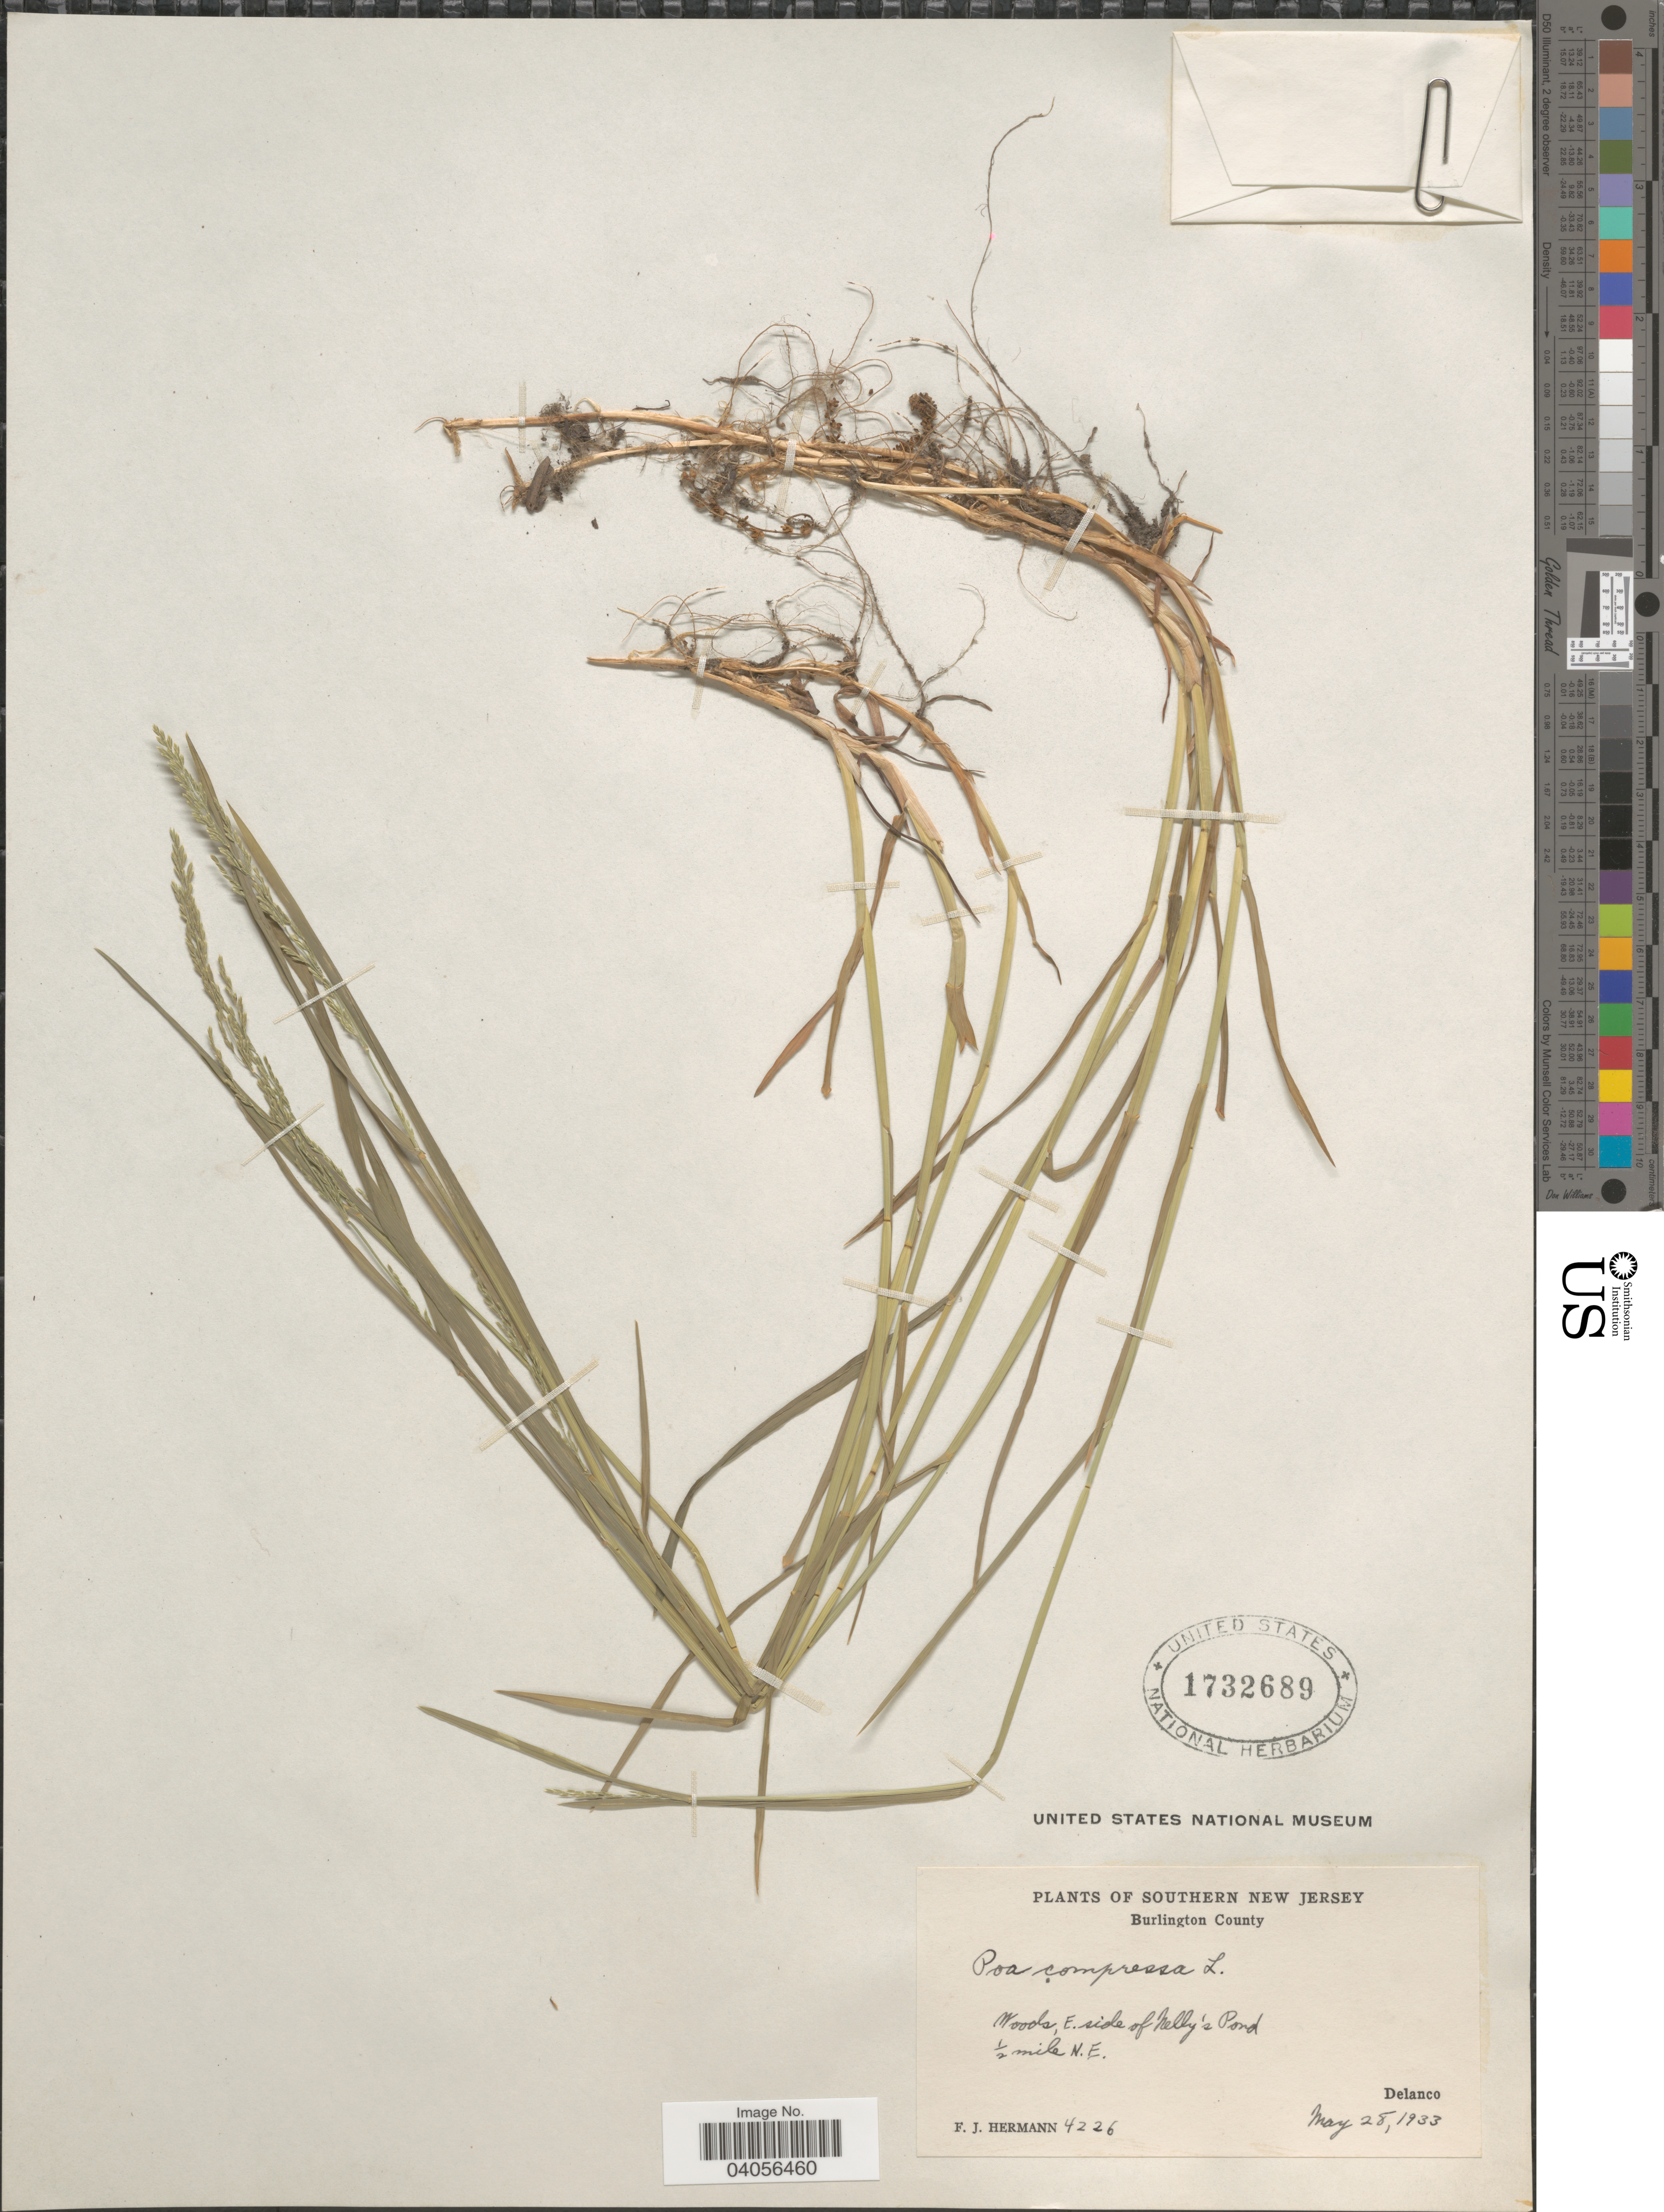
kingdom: Plantae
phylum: Tracheophyta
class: Liliopsida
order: Poales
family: Poaceae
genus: Poa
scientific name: Poa compressa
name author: L.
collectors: F. J. Hermann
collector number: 4226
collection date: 1933-05-28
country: United States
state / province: New Jersey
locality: Southern New Jersey. Burlington County. E.side of Nelly's Pond. ½ mile N. E. Delanco.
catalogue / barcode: US 1732689